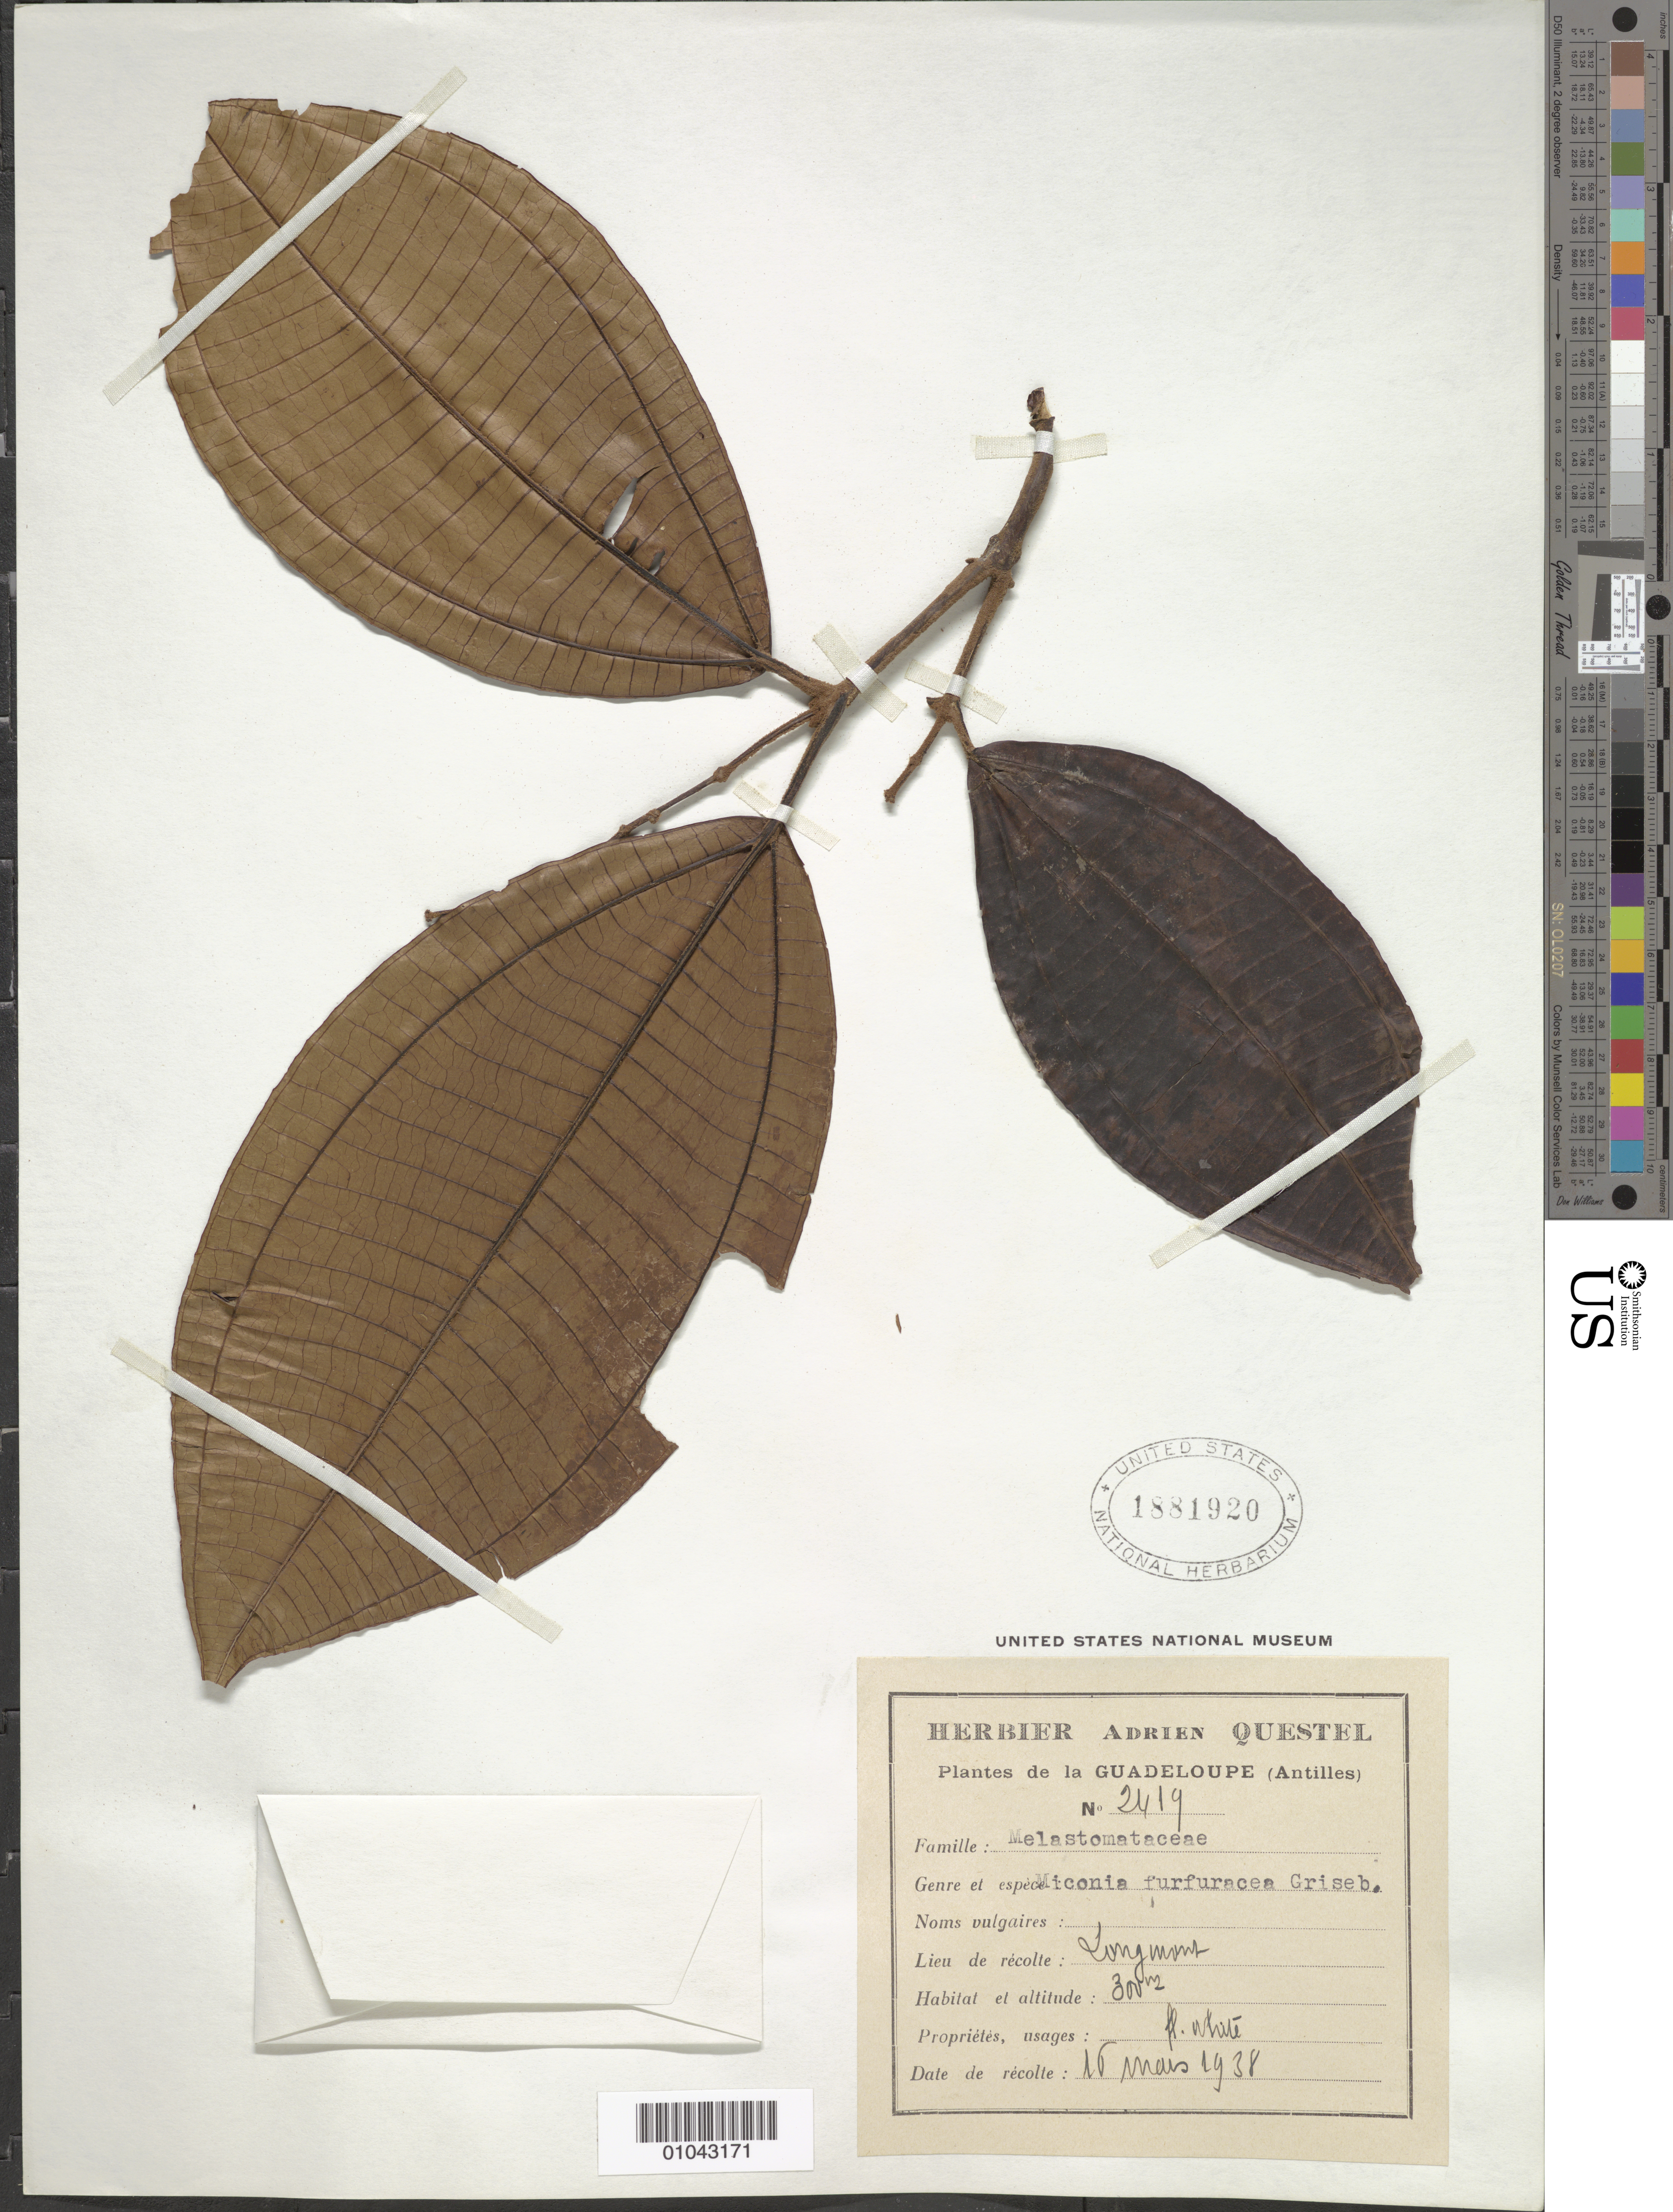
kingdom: Plantae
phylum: Tracheophyta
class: Magnoliopsida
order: Myrtales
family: Melastomataceae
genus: Miconia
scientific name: Miconia furfuracea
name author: (Vahl) Griseb.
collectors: A. Questel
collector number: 2419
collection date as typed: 16 May 1938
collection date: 1938-05-16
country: Guadeloupe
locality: Longmans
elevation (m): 300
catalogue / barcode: US 1881920